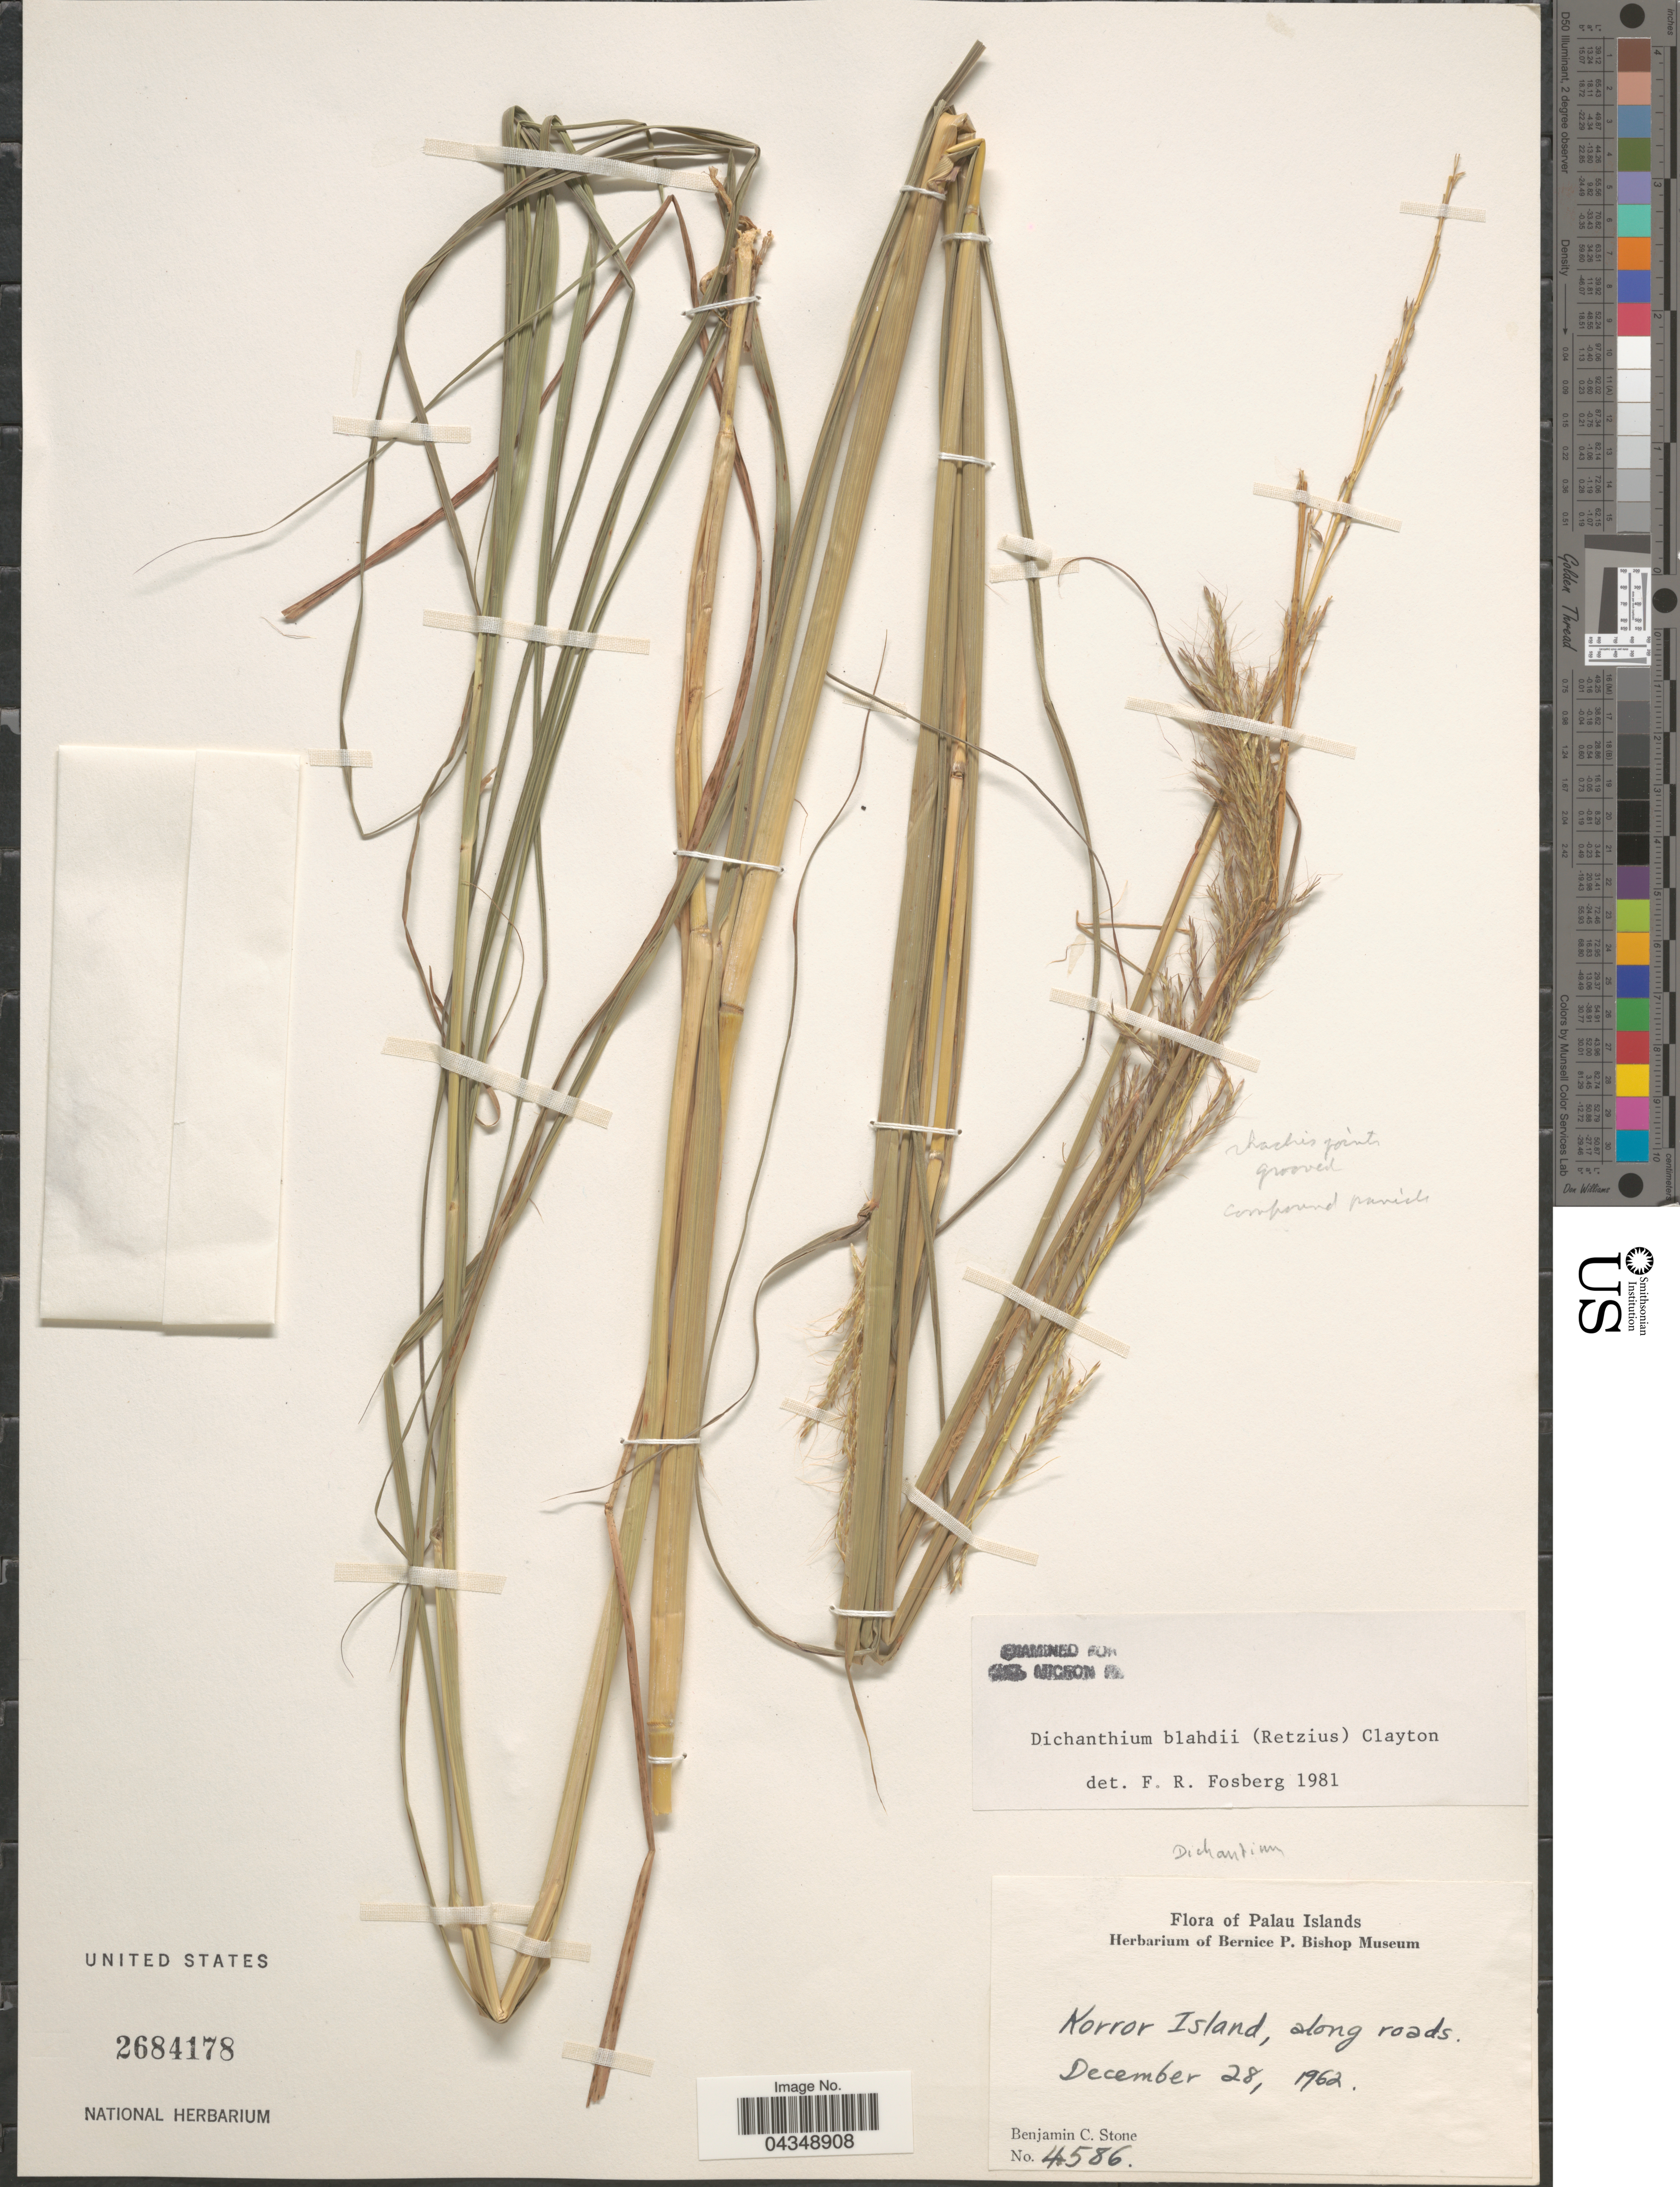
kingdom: Plantae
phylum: Tracheophyta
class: Liliopsida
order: Poales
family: Poaceae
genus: Bothriochloa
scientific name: Bothriochloa bladhii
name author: (Retz.) S.T. Blake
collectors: B. C. Stone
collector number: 4586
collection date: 1962-12-28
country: Palau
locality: Palau Islands. Korror Island, along roads.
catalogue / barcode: US 2684178